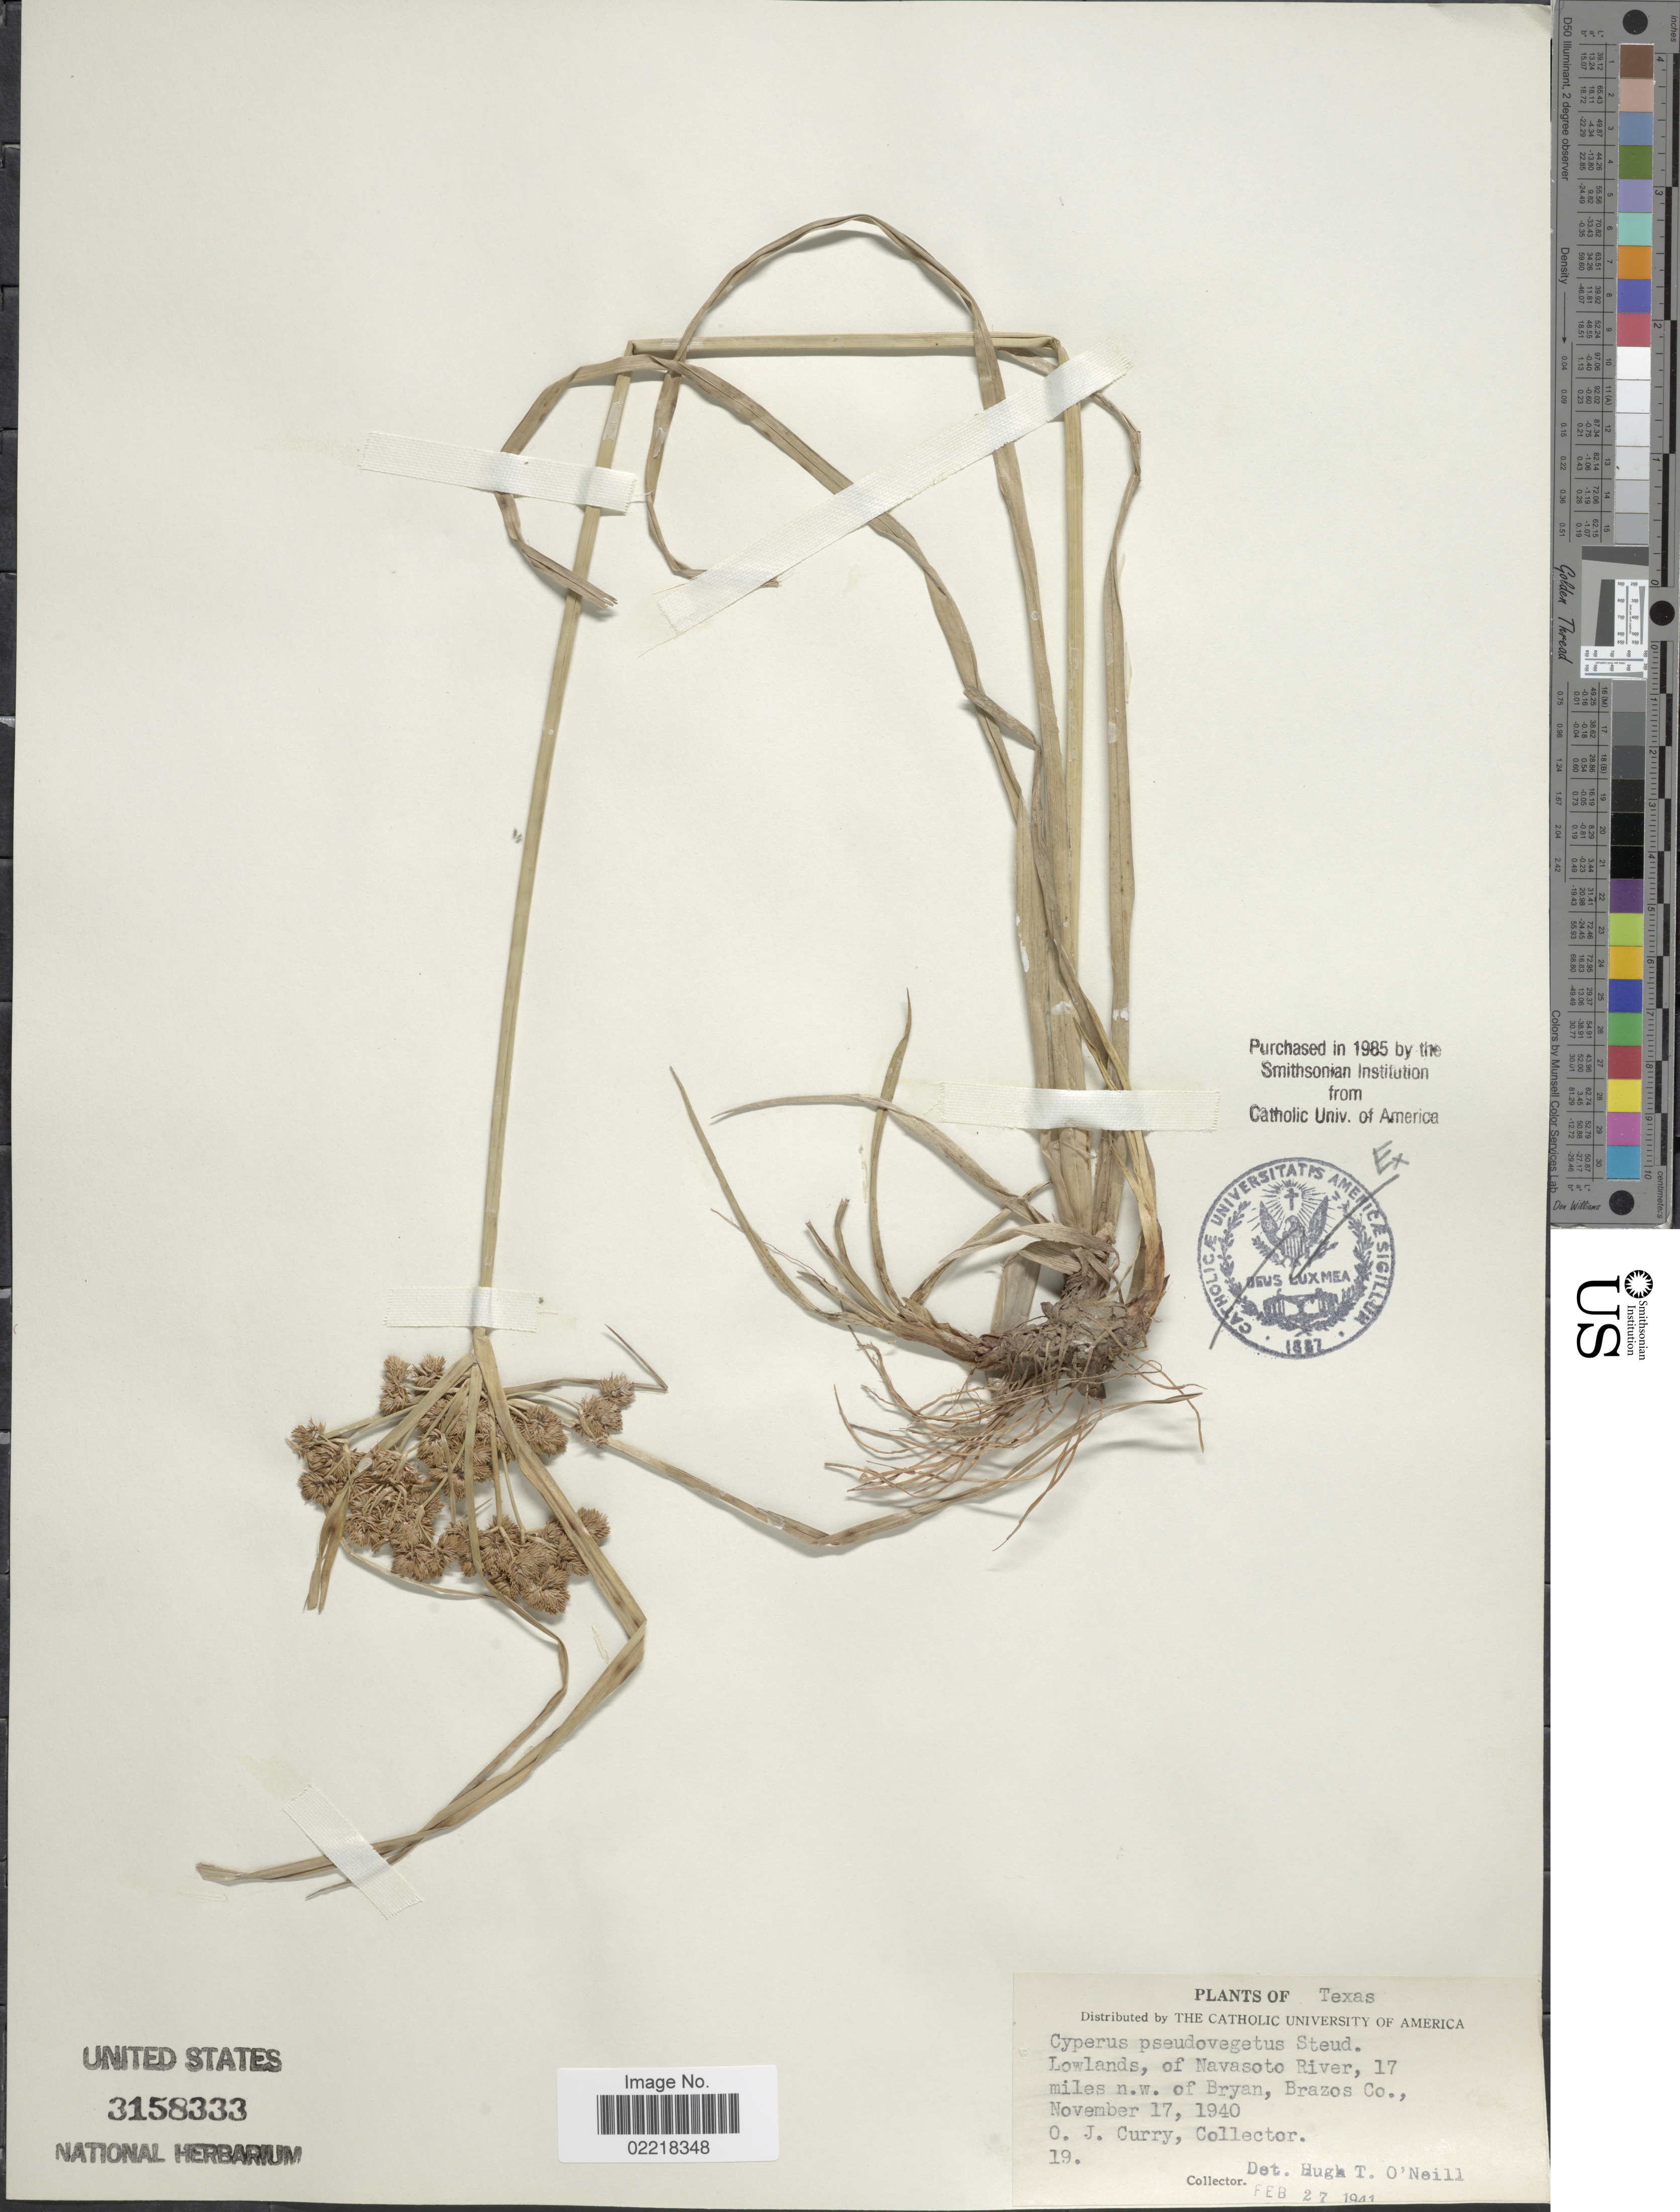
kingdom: Plantae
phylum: Tracheophyta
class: Liliopsida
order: Poales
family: Cyperaceae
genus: Cyperus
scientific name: Cyperus pseudovegetus Steud.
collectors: O. Curry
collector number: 19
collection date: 1940-11-17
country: United States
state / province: Texas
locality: Lowlands, of Navasoto River, 17 miles n.w. of Bryan, Brazos Co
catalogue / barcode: US 3158333